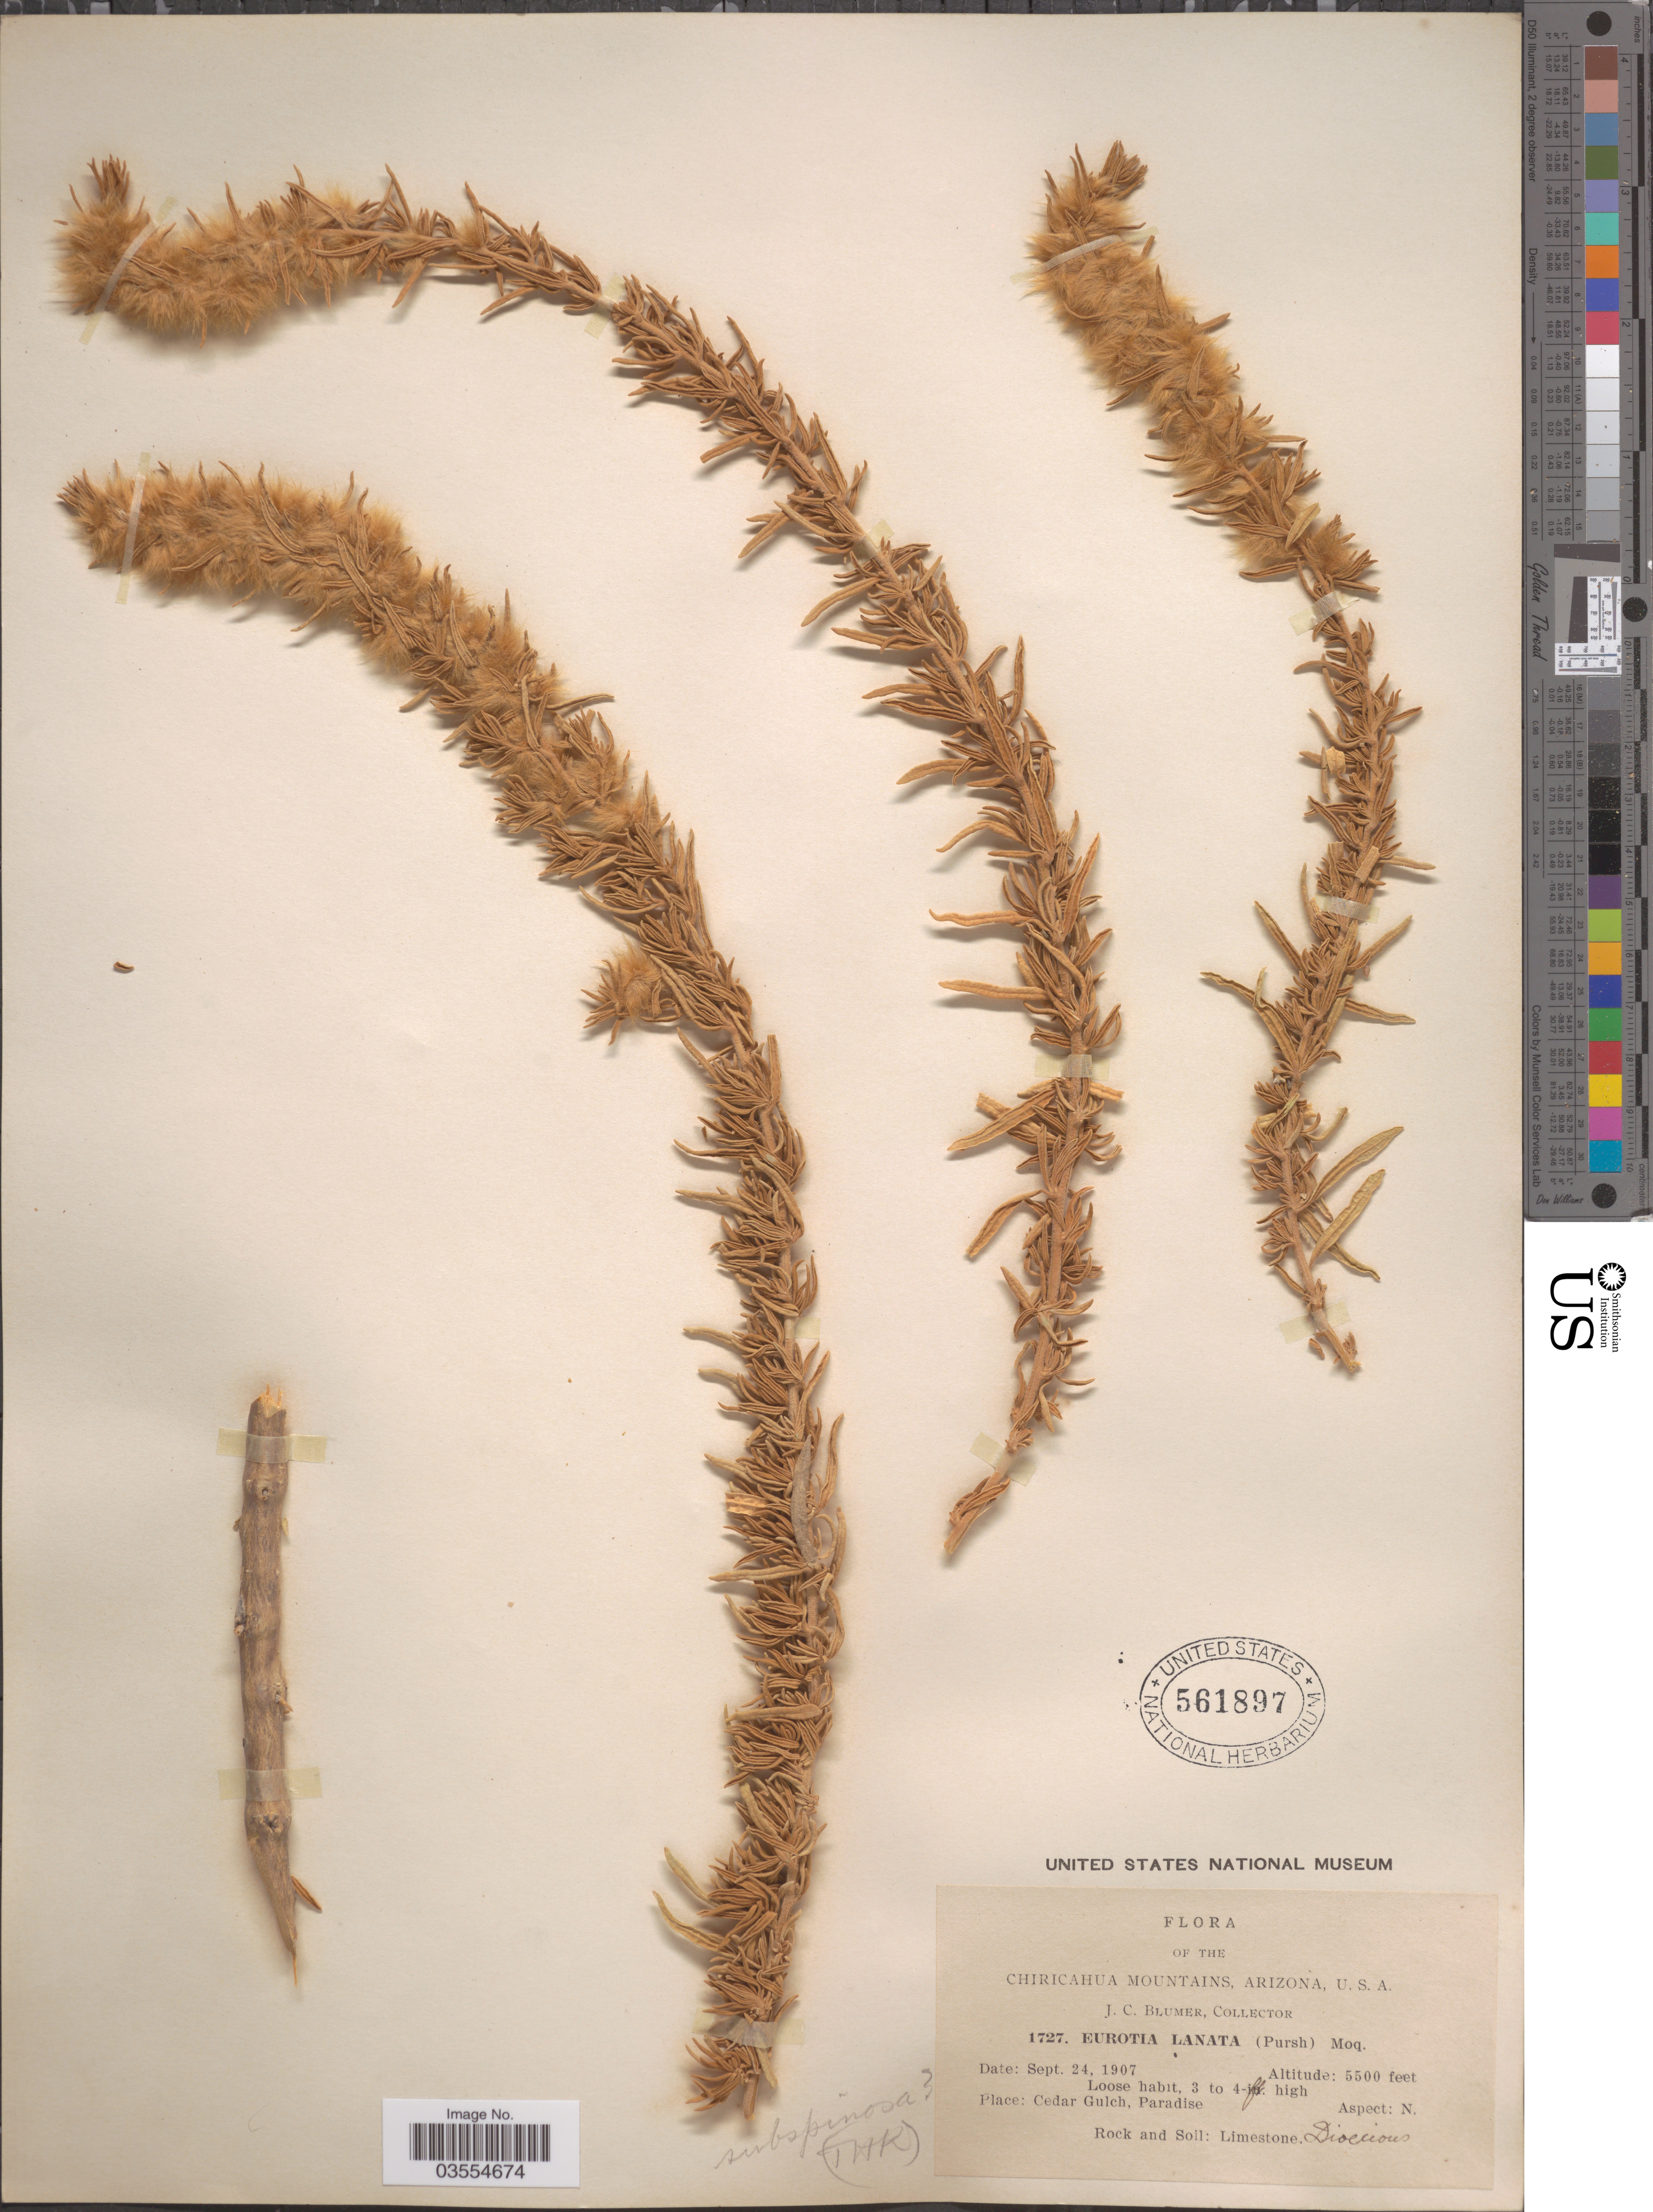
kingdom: Plantae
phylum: Tracheophyta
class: Magnoliopsida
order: Caryophyllales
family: Amaranthaceae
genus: Krascheninnikovia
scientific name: Krascheninnikovia lanata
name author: (Pursh) A. Meeuse & A.Smit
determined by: U.S. National Herbarium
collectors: J. C. Blumer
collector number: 1727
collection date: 1907-09-24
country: United States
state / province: Arizona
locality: Chiricahua Mountains. Cedar Gulch, Paradise. Aspect: N.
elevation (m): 1676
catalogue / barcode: US 561897